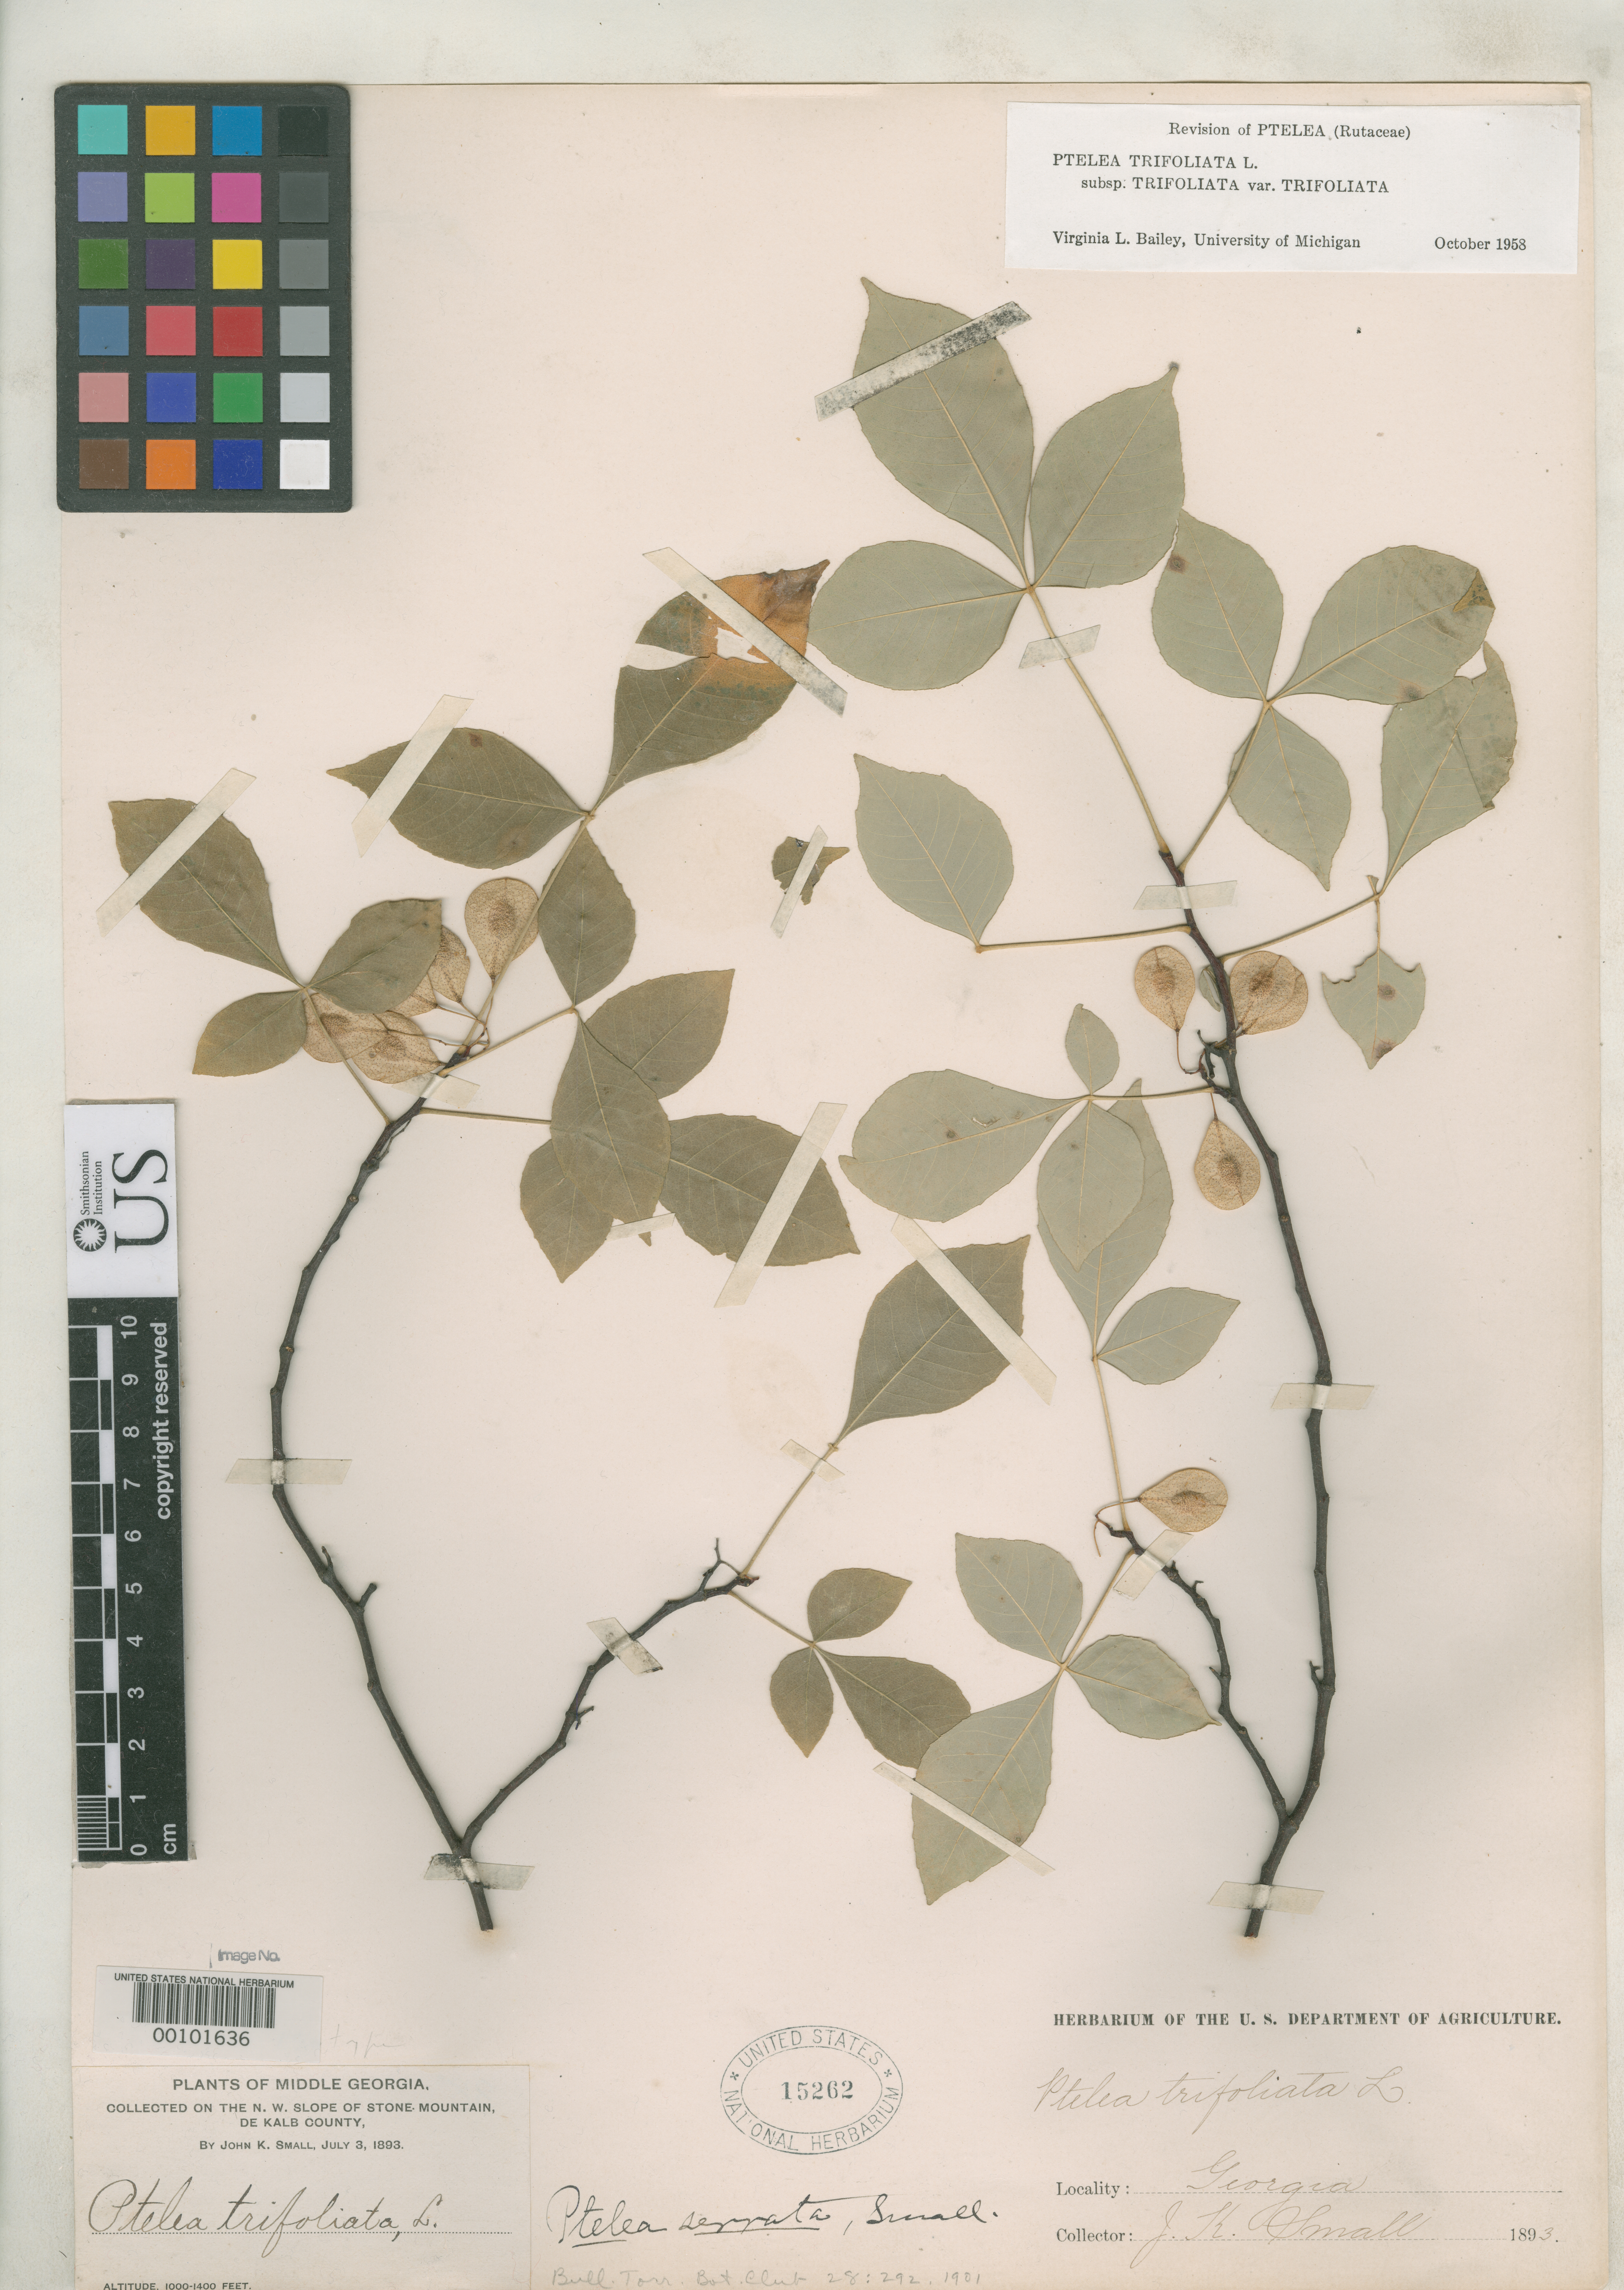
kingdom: Plantae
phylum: Tracheophyta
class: Magnoliopsida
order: Sapindales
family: Rutaceae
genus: Ptelea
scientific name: Ptelea serrata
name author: Small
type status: Isotype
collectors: J. K. Small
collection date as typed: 03 Jul 1893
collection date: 1893-07-03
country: United States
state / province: Georgia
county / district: De Kalb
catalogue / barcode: US 15262